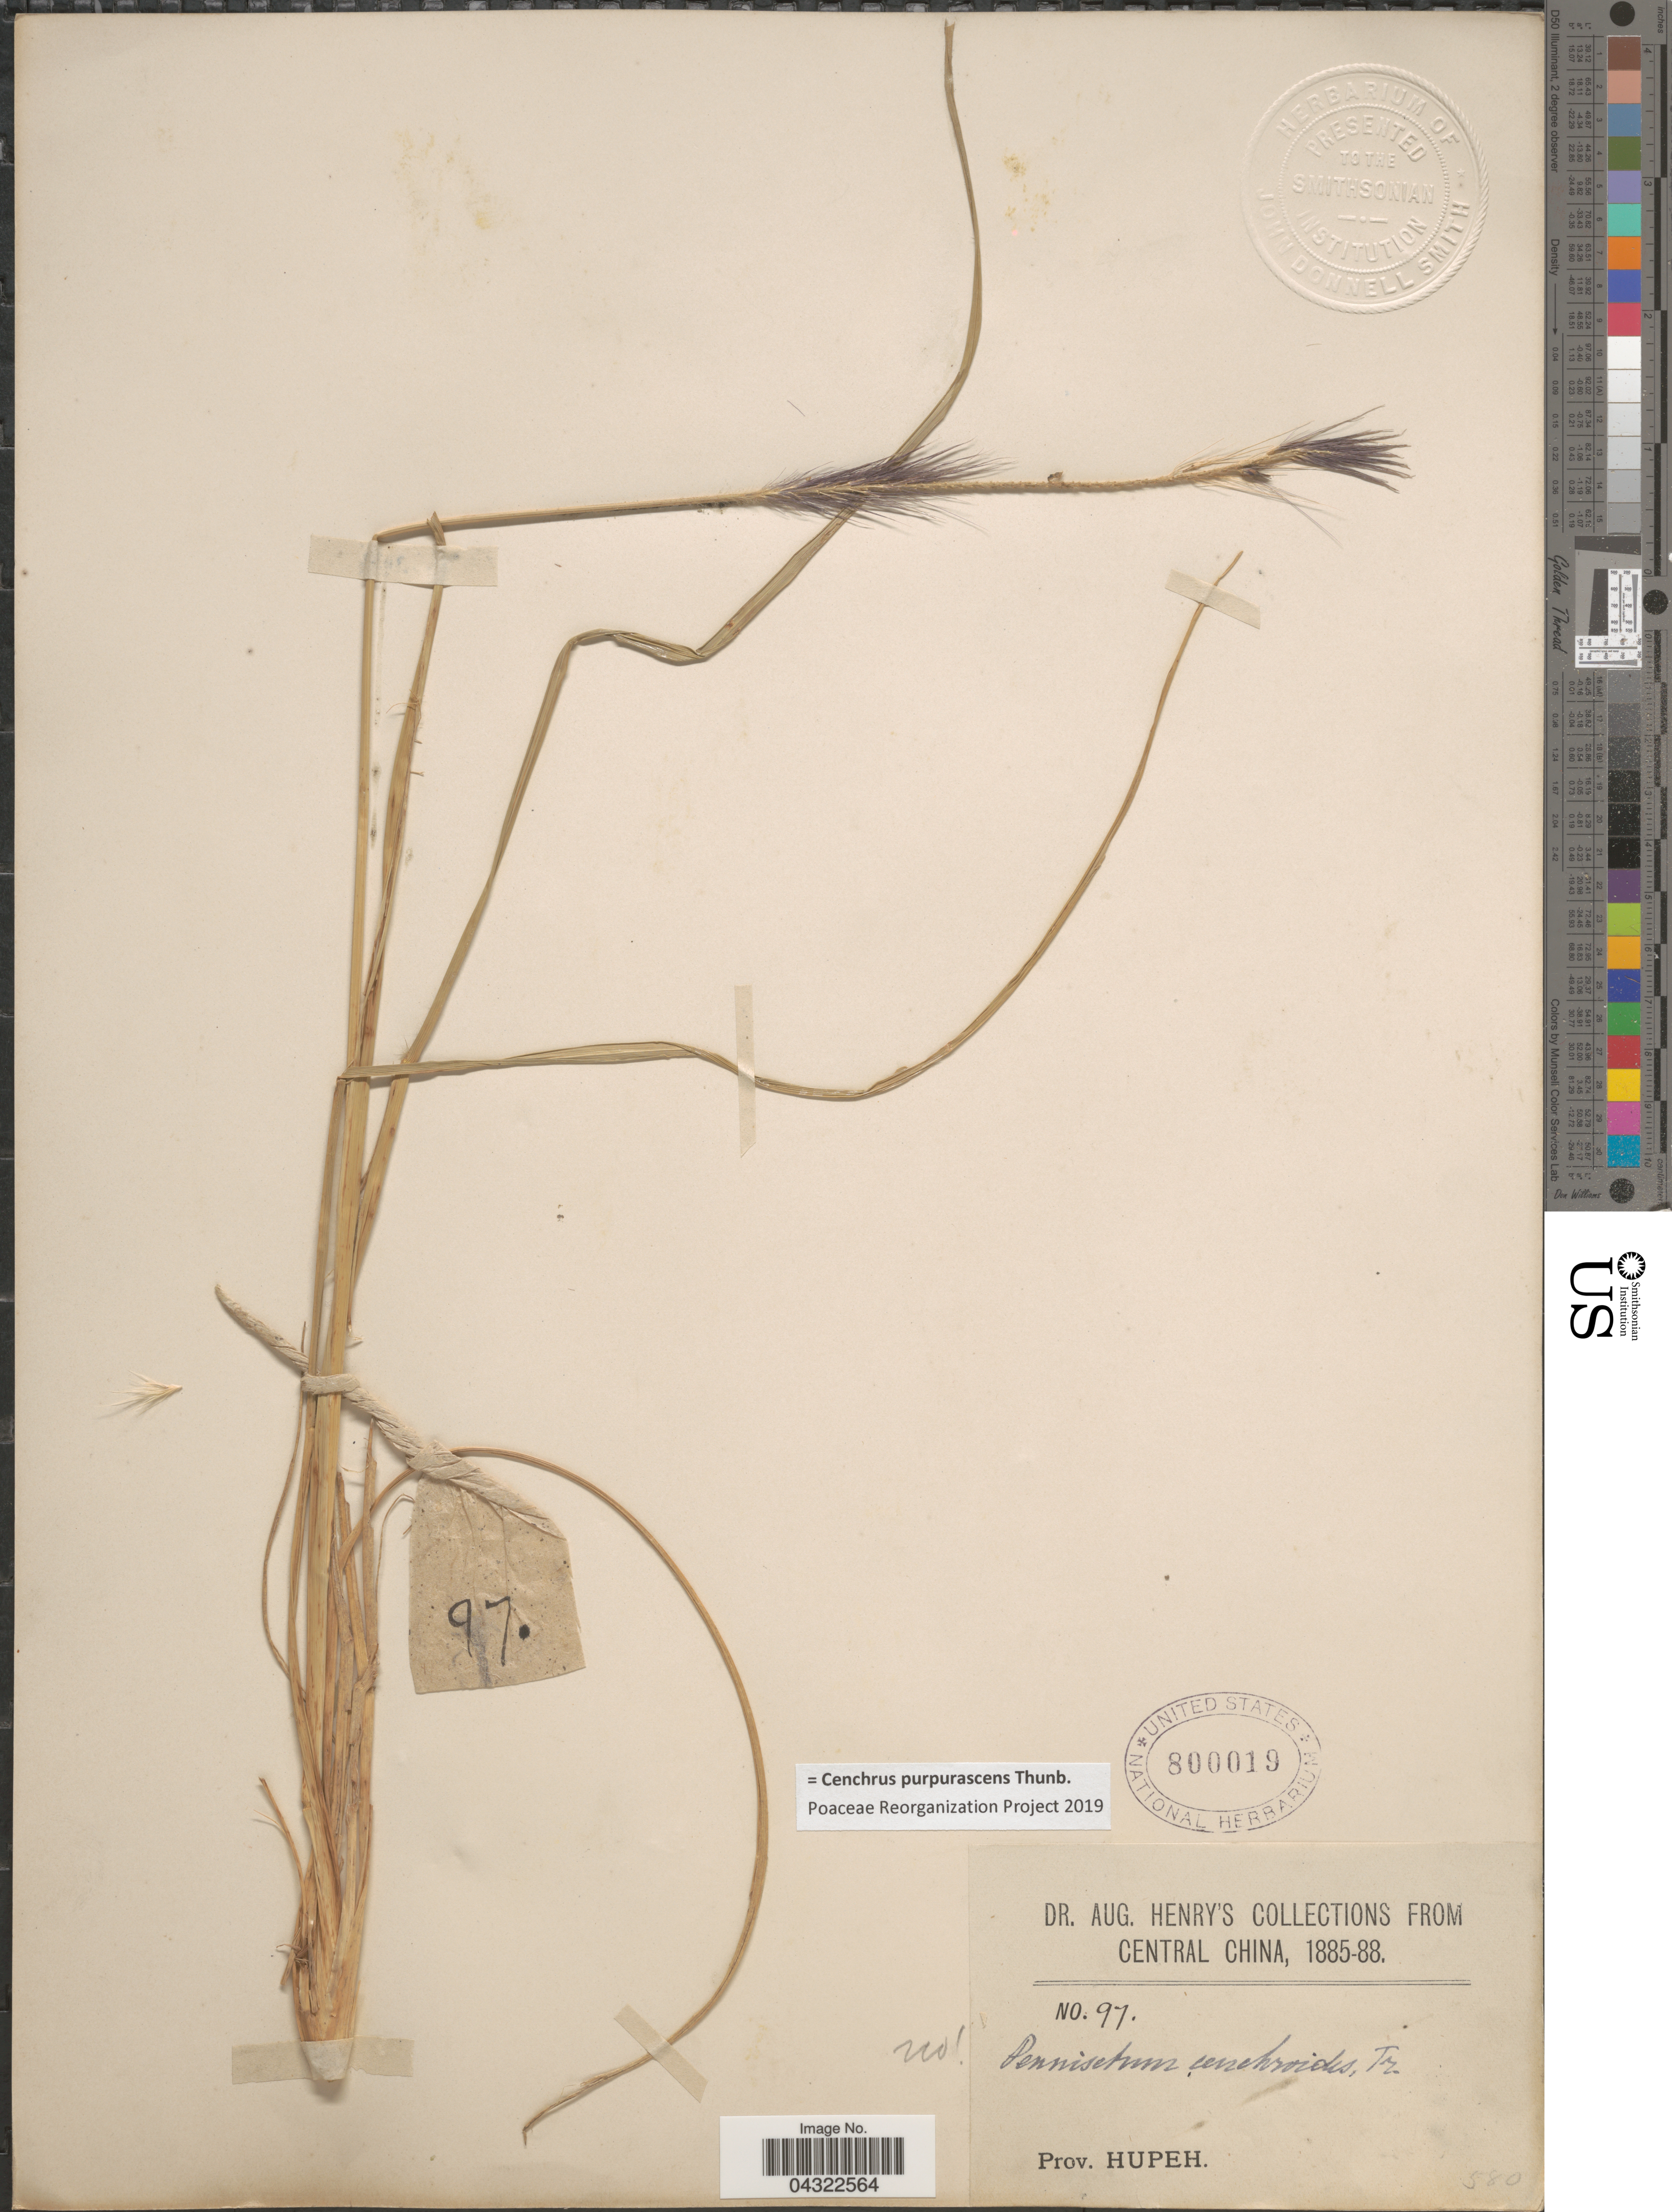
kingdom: Plantae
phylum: Tracheophyta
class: Liliopsida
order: Poales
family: Poaceae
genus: Cenchrus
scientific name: Cenchrus purpurascens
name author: Thunb.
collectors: A. Henry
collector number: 97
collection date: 1885/1888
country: China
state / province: Hubei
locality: Central China.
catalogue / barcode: US 800019